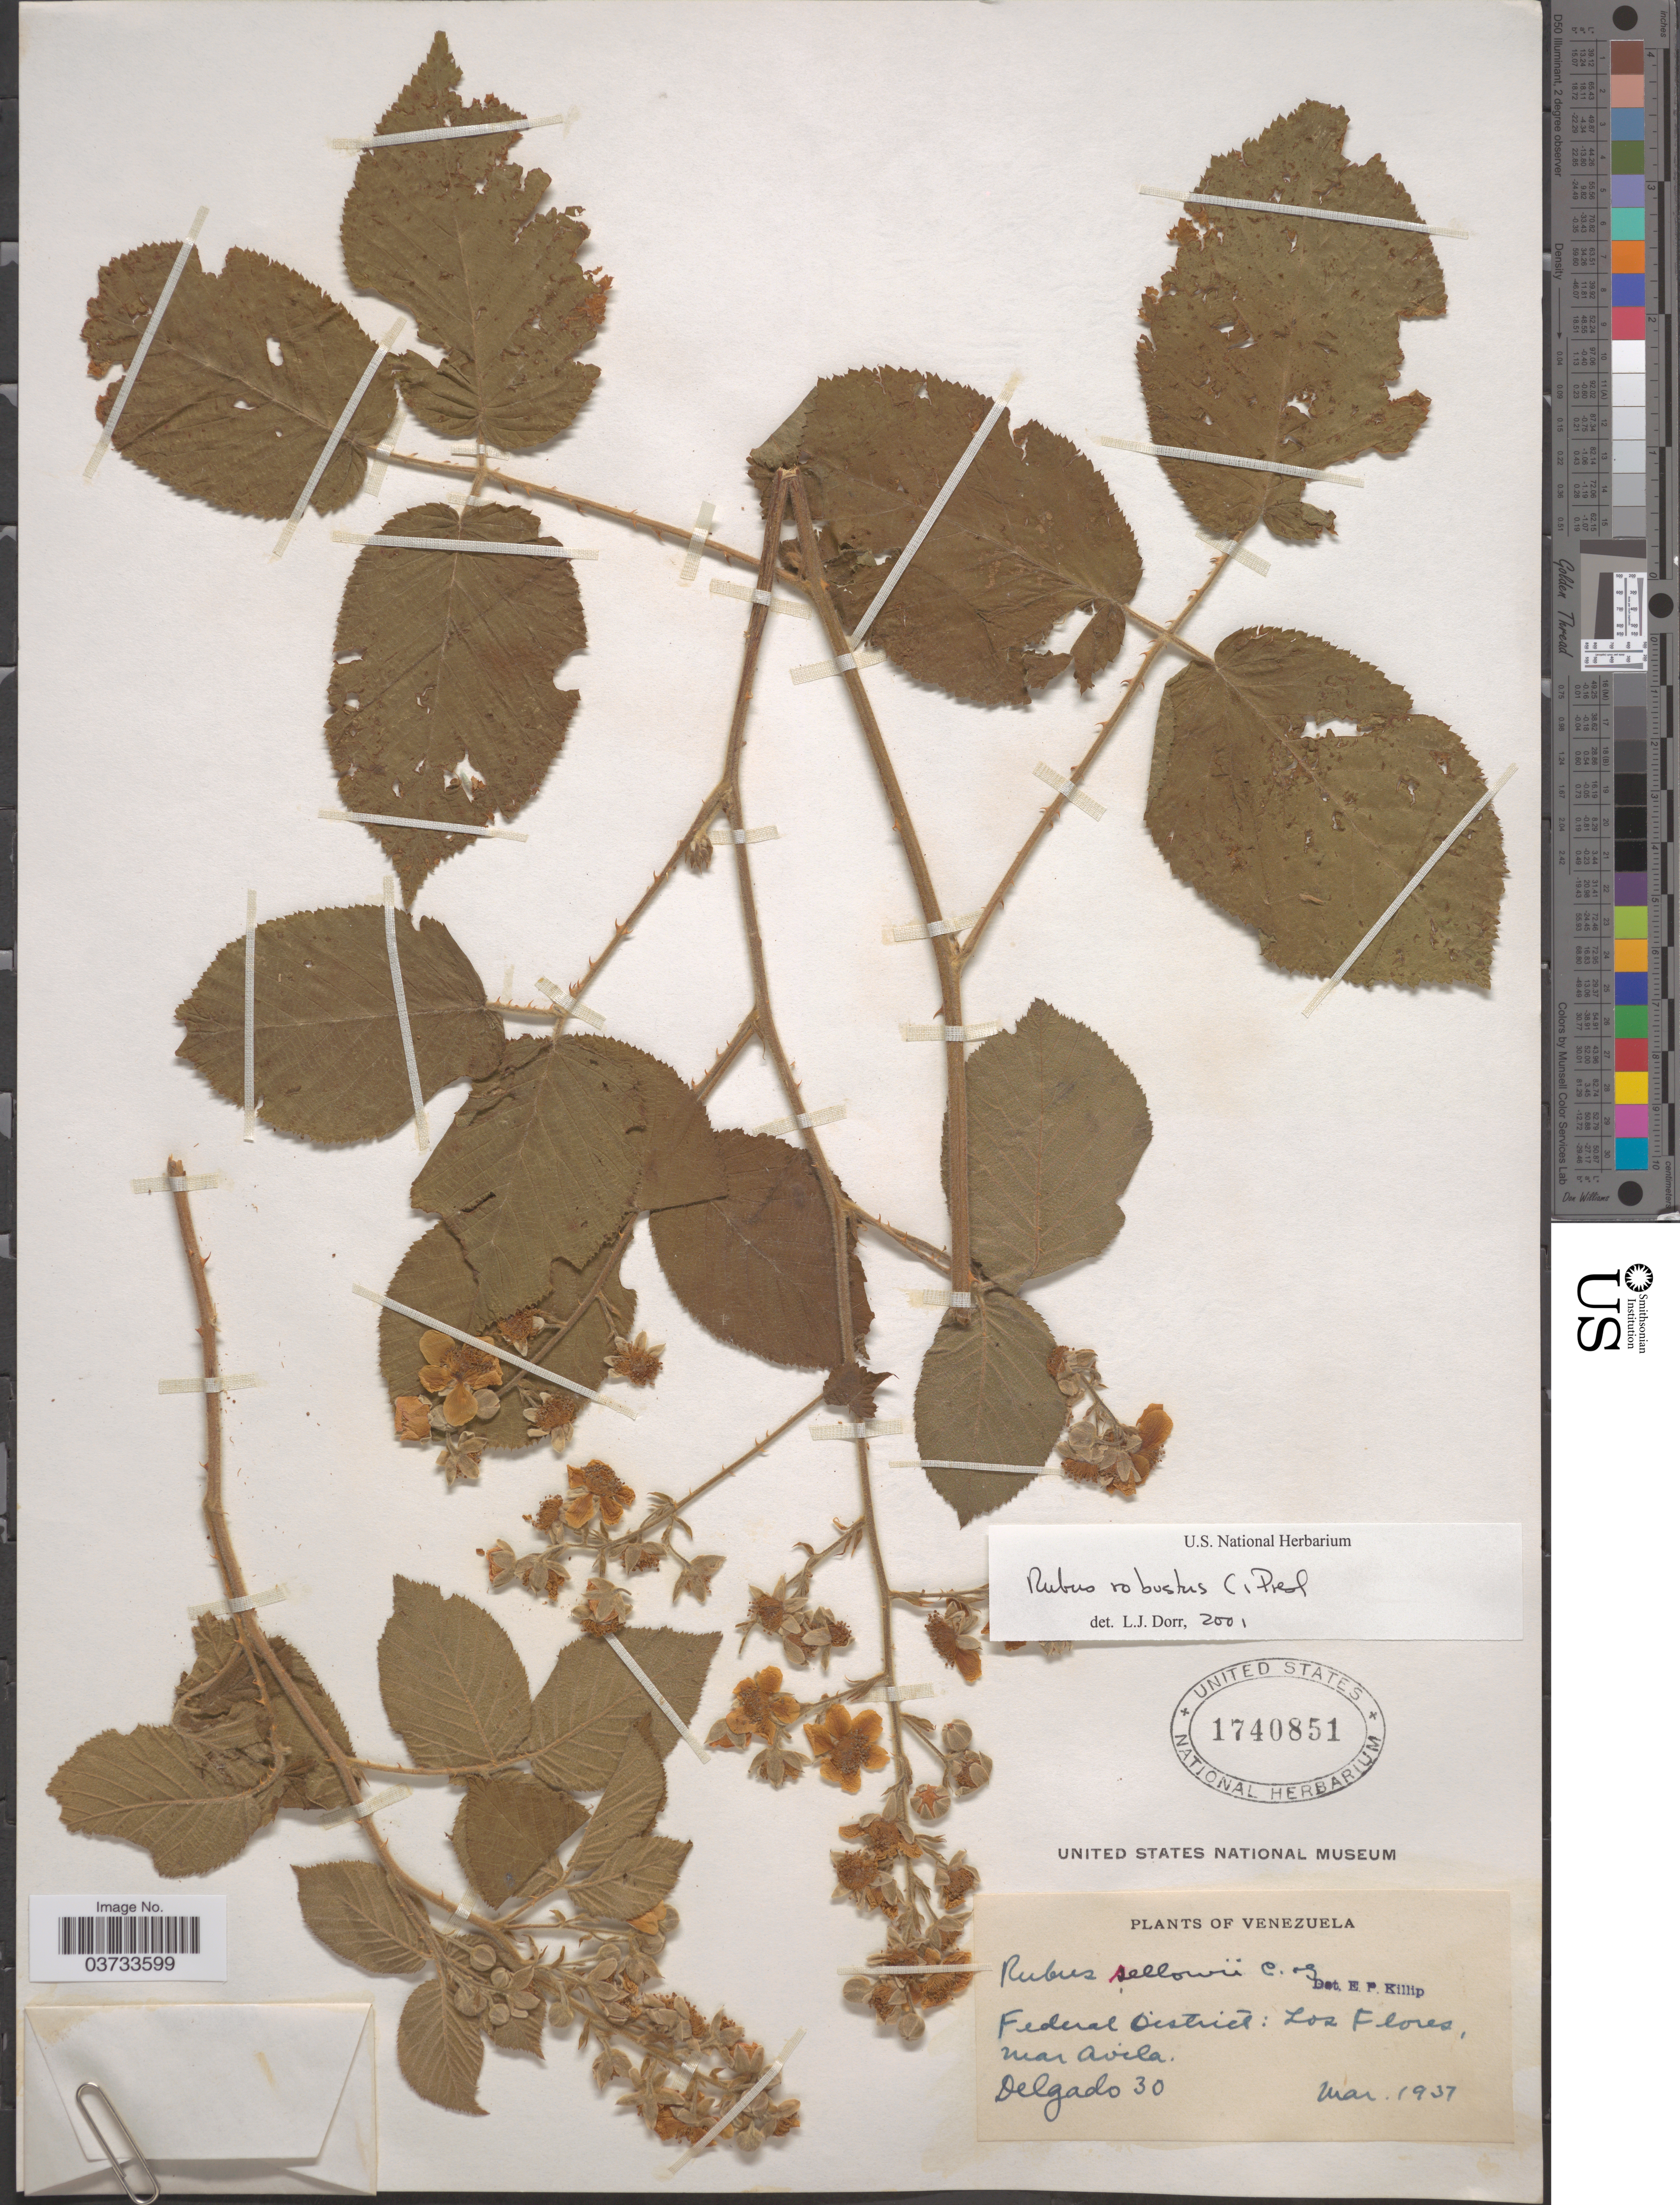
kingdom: Plantae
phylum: Tracheophyta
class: Magnoliopsida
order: Rosales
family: Rosaceae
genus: Rubus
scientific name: Rubus robustus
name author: C. Presl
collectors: Delgado, --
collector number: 30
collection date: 1951-03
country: Venezuela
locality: Federal District: Los Flores, near Avila.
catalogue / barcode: US 1740851